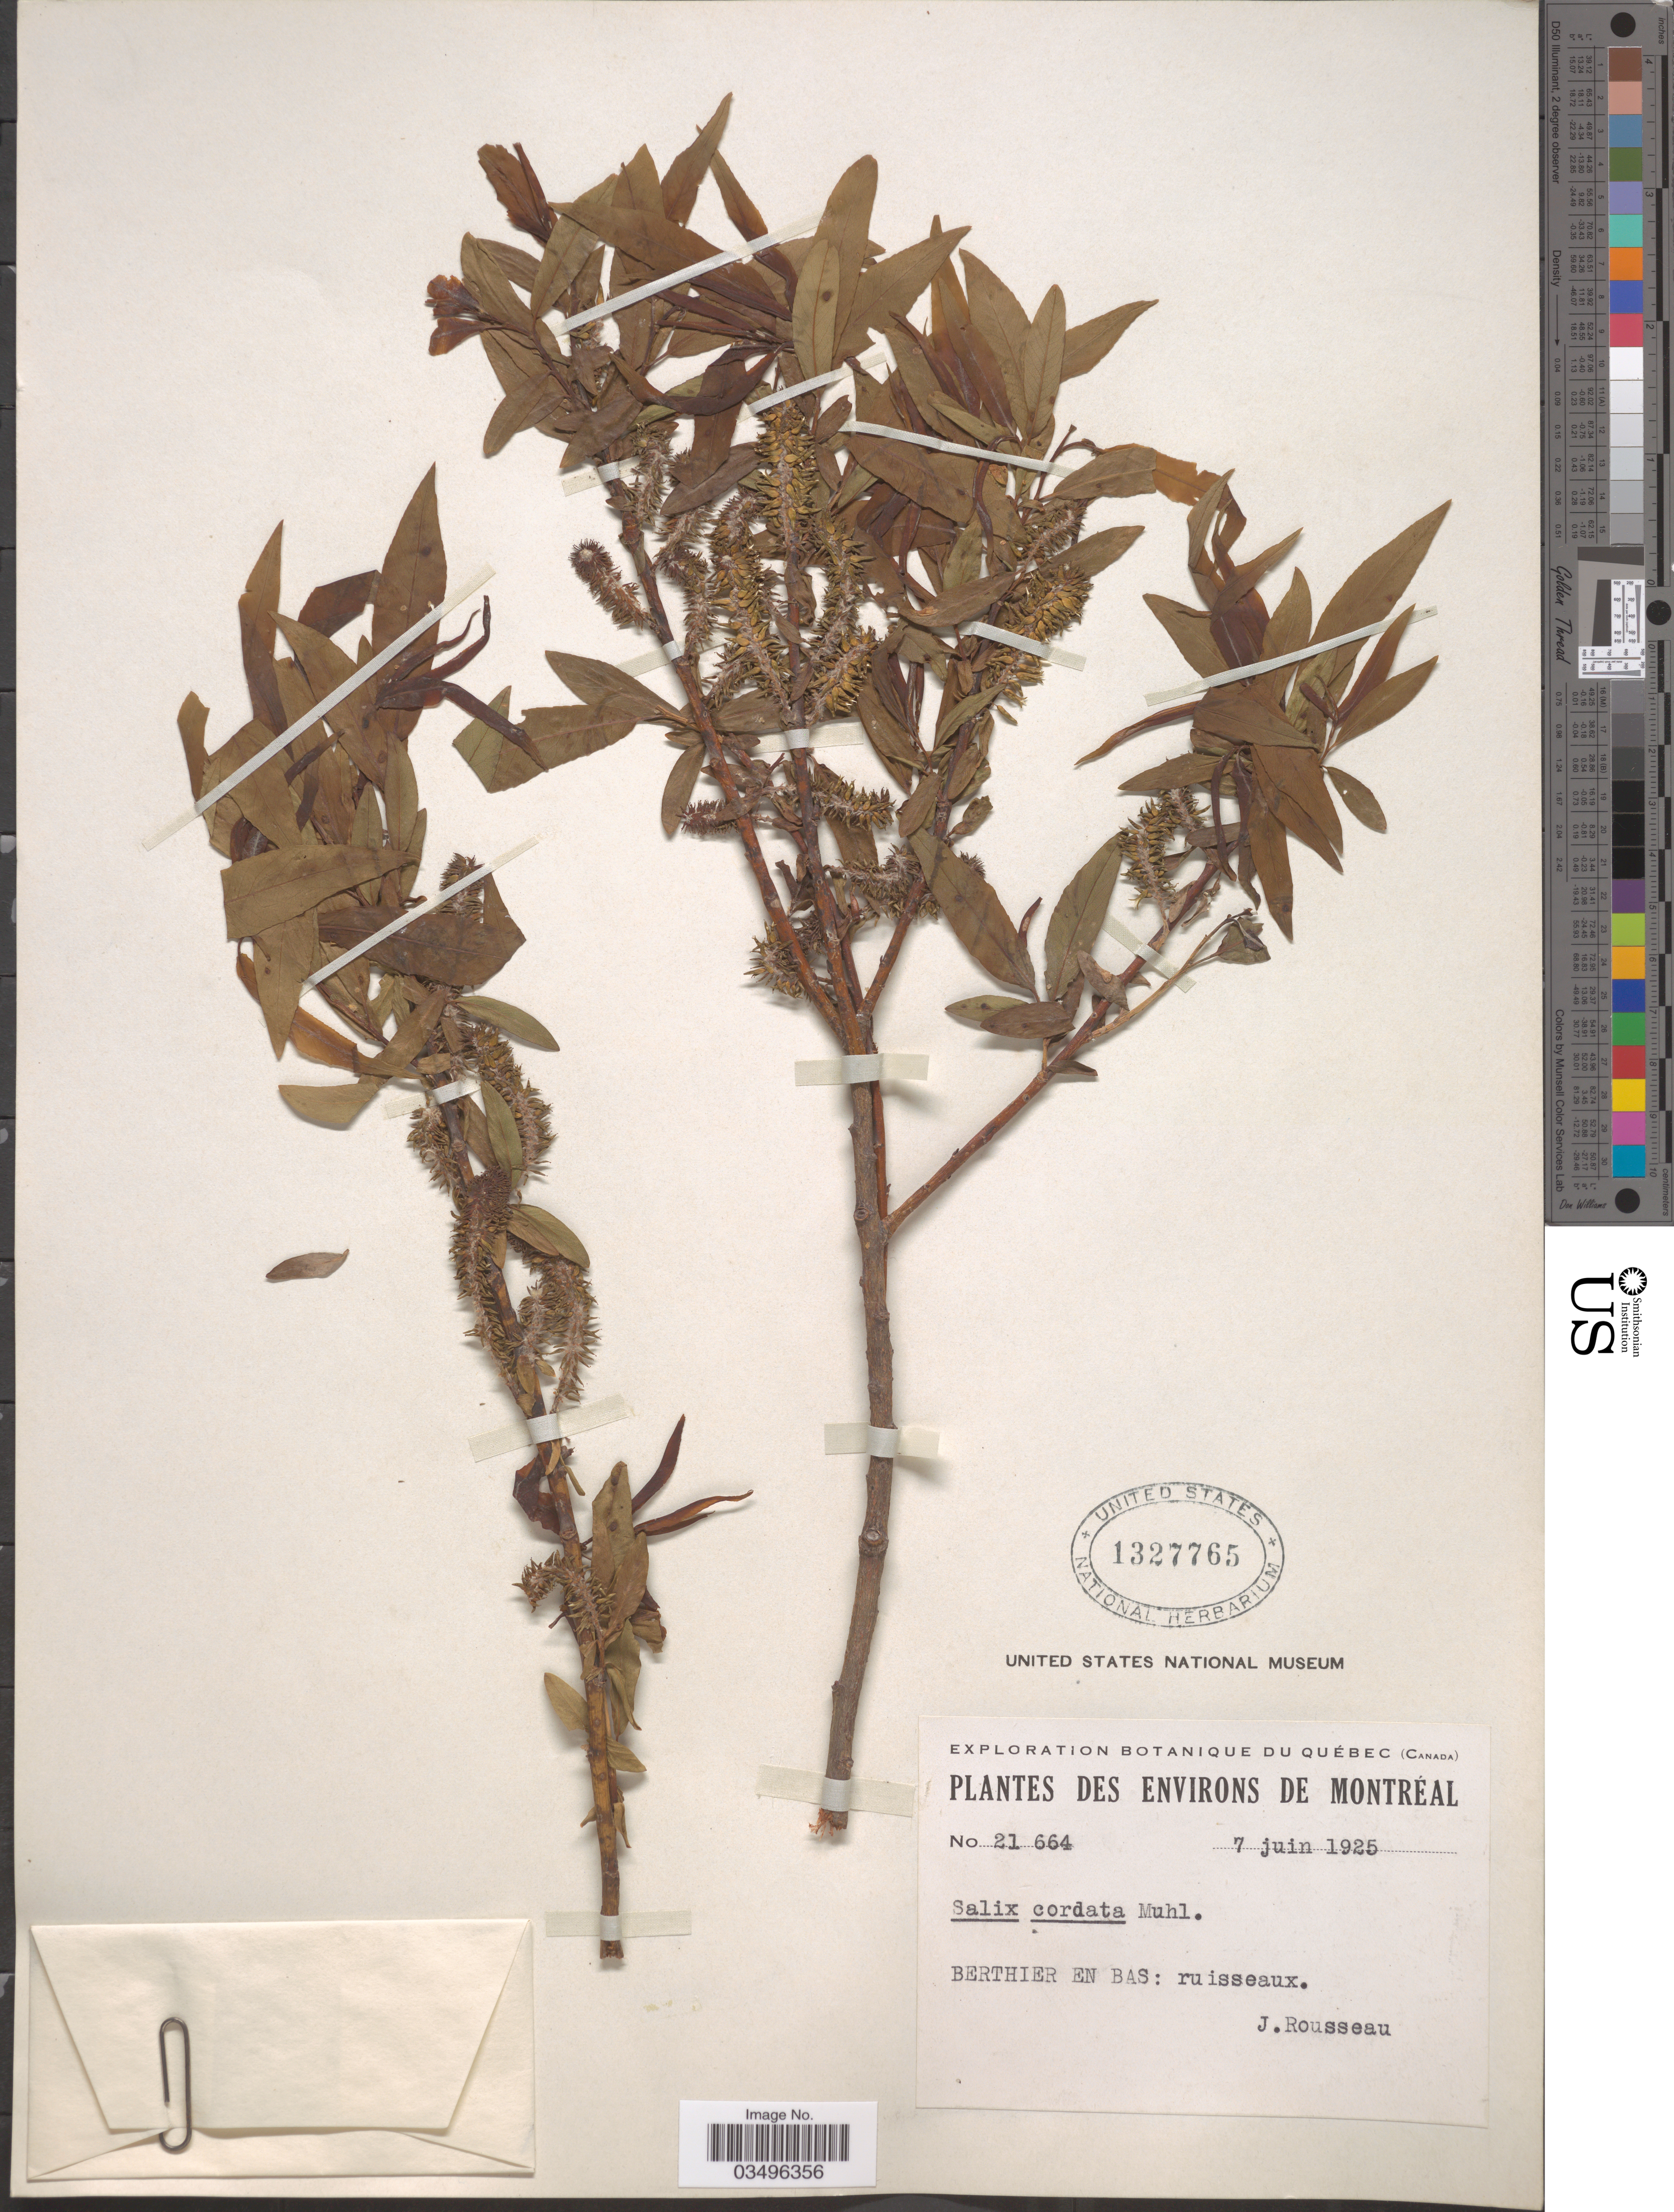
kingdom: Plantae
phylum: Tracheophyta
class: Magnoliopsida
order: Malpighiales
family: Salicaceae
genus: Salix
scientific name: Salix cordata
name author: Michx.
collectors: J. Rousseau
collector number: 21664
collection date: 1925-06-07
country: Canada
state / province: Quebec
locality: Des Environs de Montréal. Berthier en Bas: ruisseaux.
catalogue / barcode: US 1327765